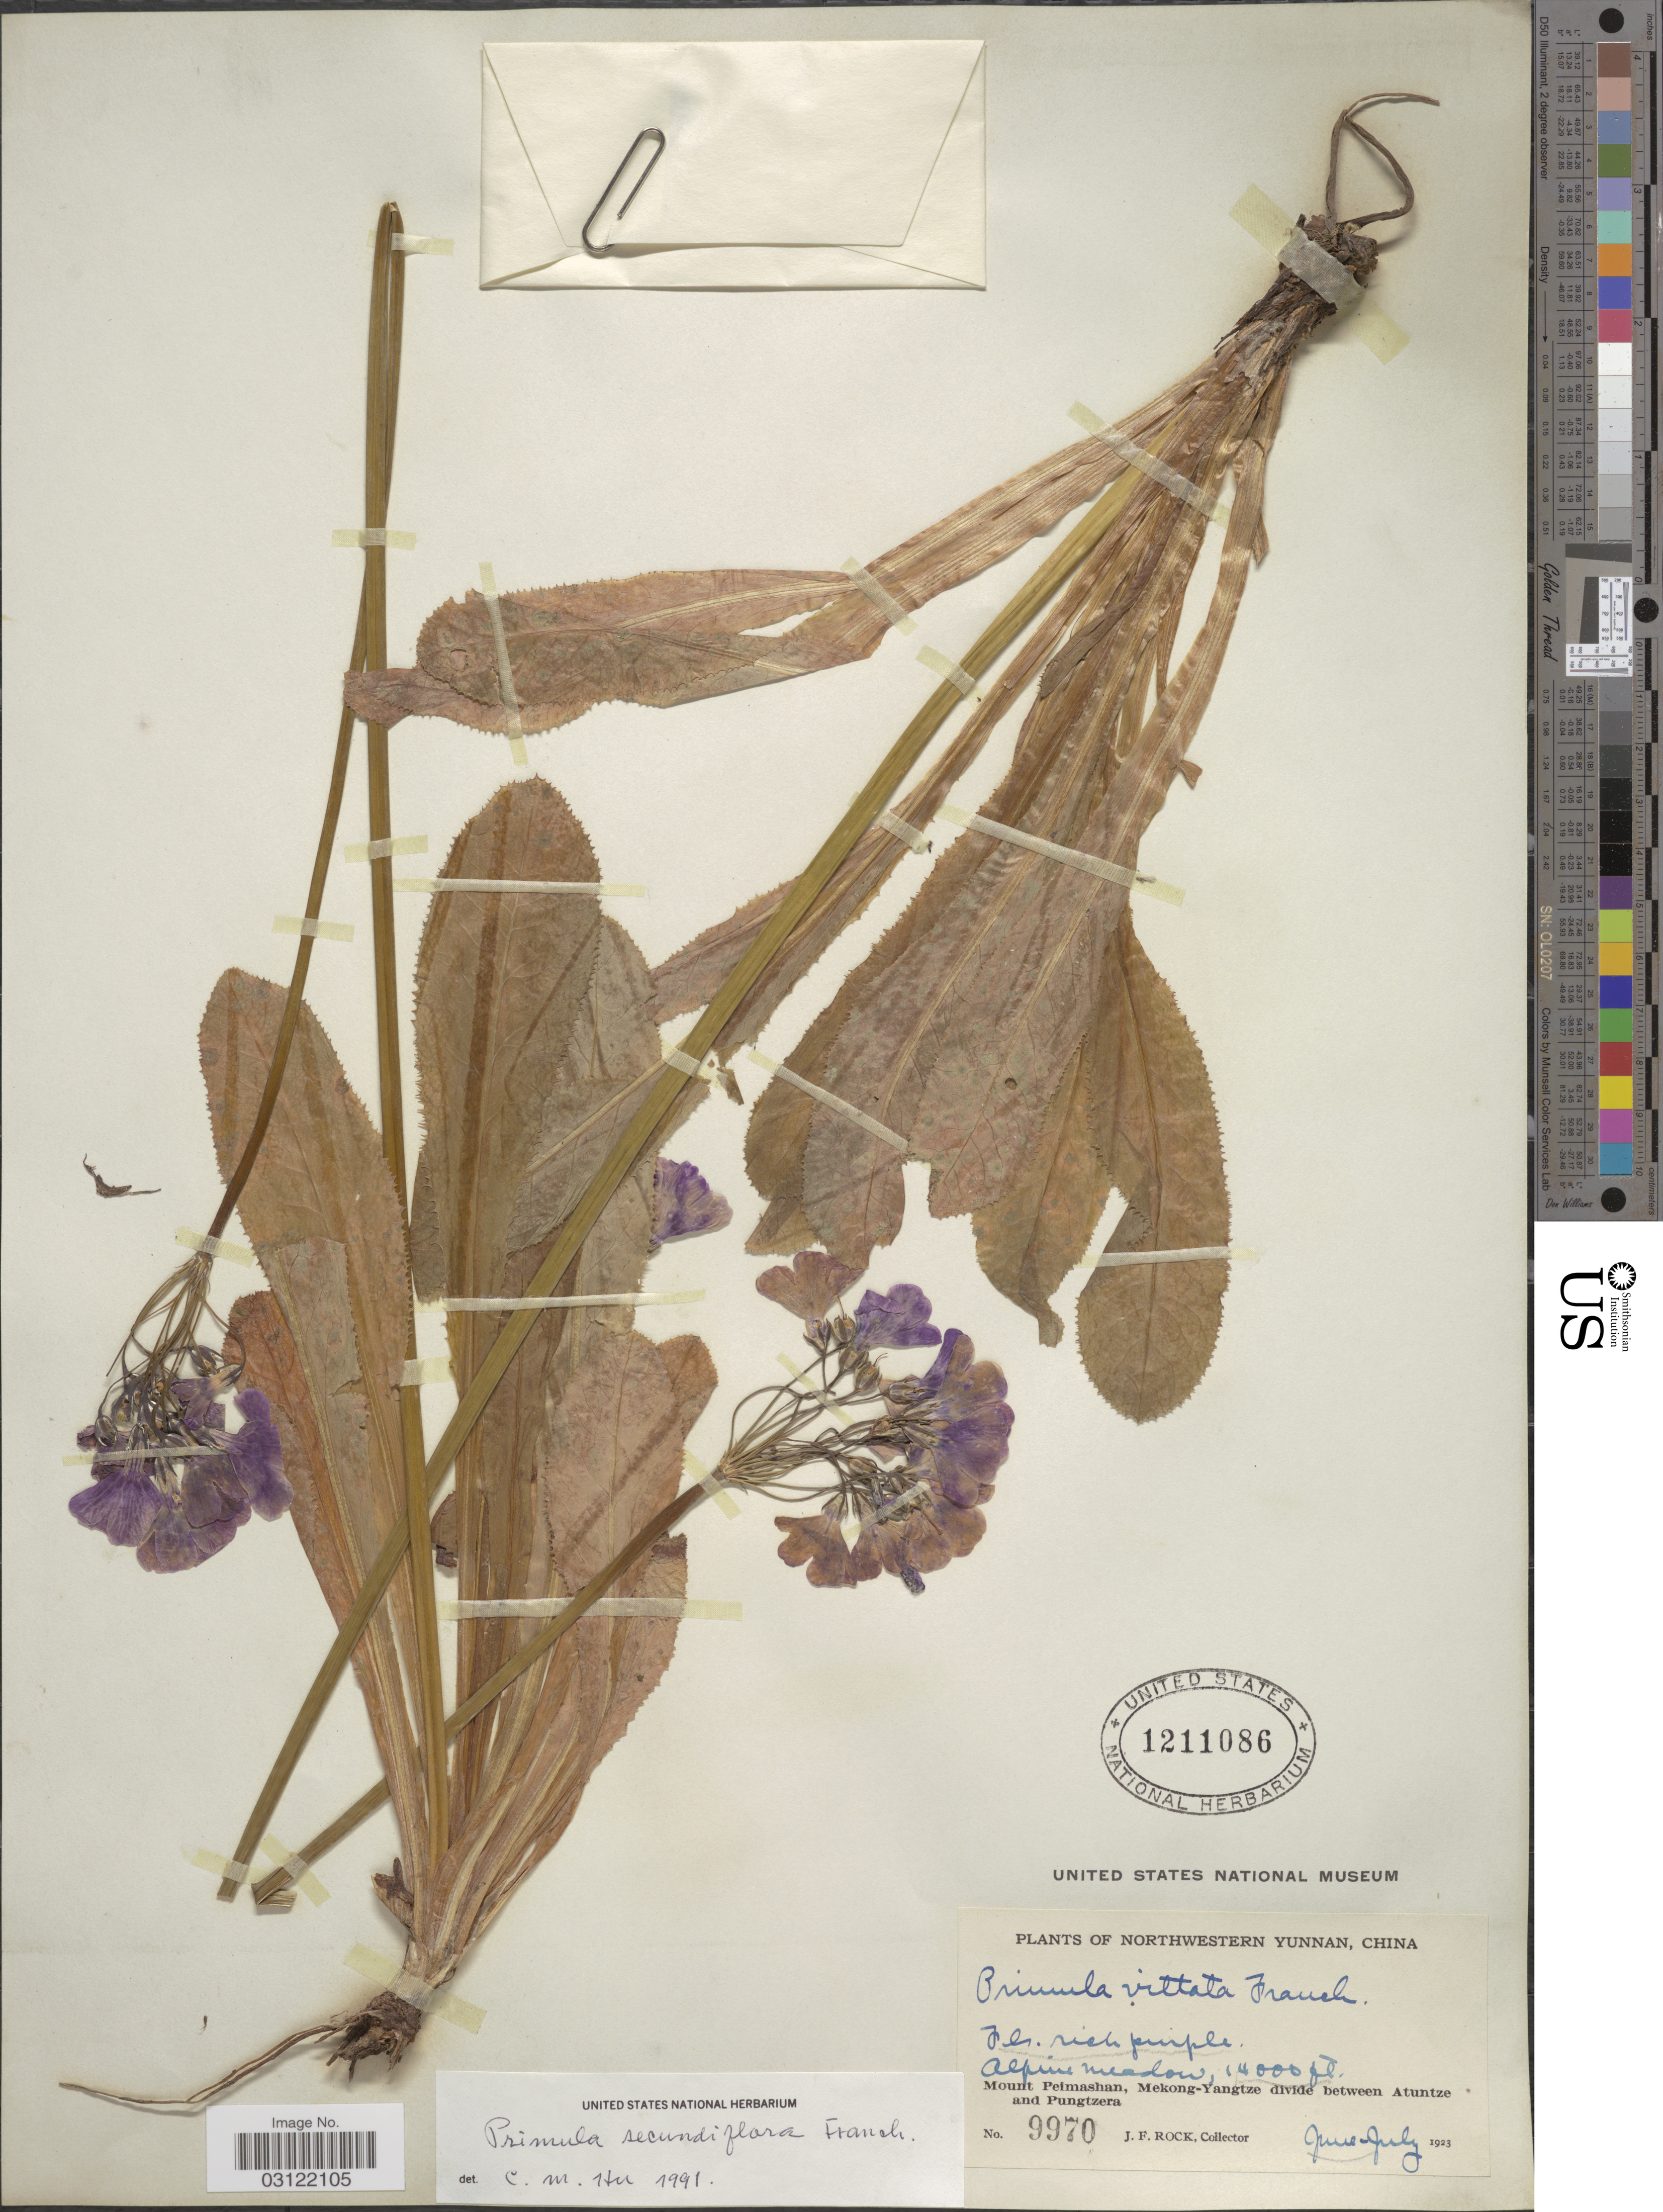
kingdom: Plantae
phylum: Tracheophyta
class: Magnoliopsida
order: Ericales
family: Primulaceae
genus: Primula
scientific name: Primula secundiflora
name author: Franch.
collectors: J. Rock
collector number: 9970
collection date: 1923-06/1923-07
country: China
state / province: Yunnan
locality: Northwestern Yunnan, Mount Peimashan, Mekong-Yangtze divide between Atuntze and Pungtzera.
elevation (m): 4267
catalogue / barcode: US 1211086